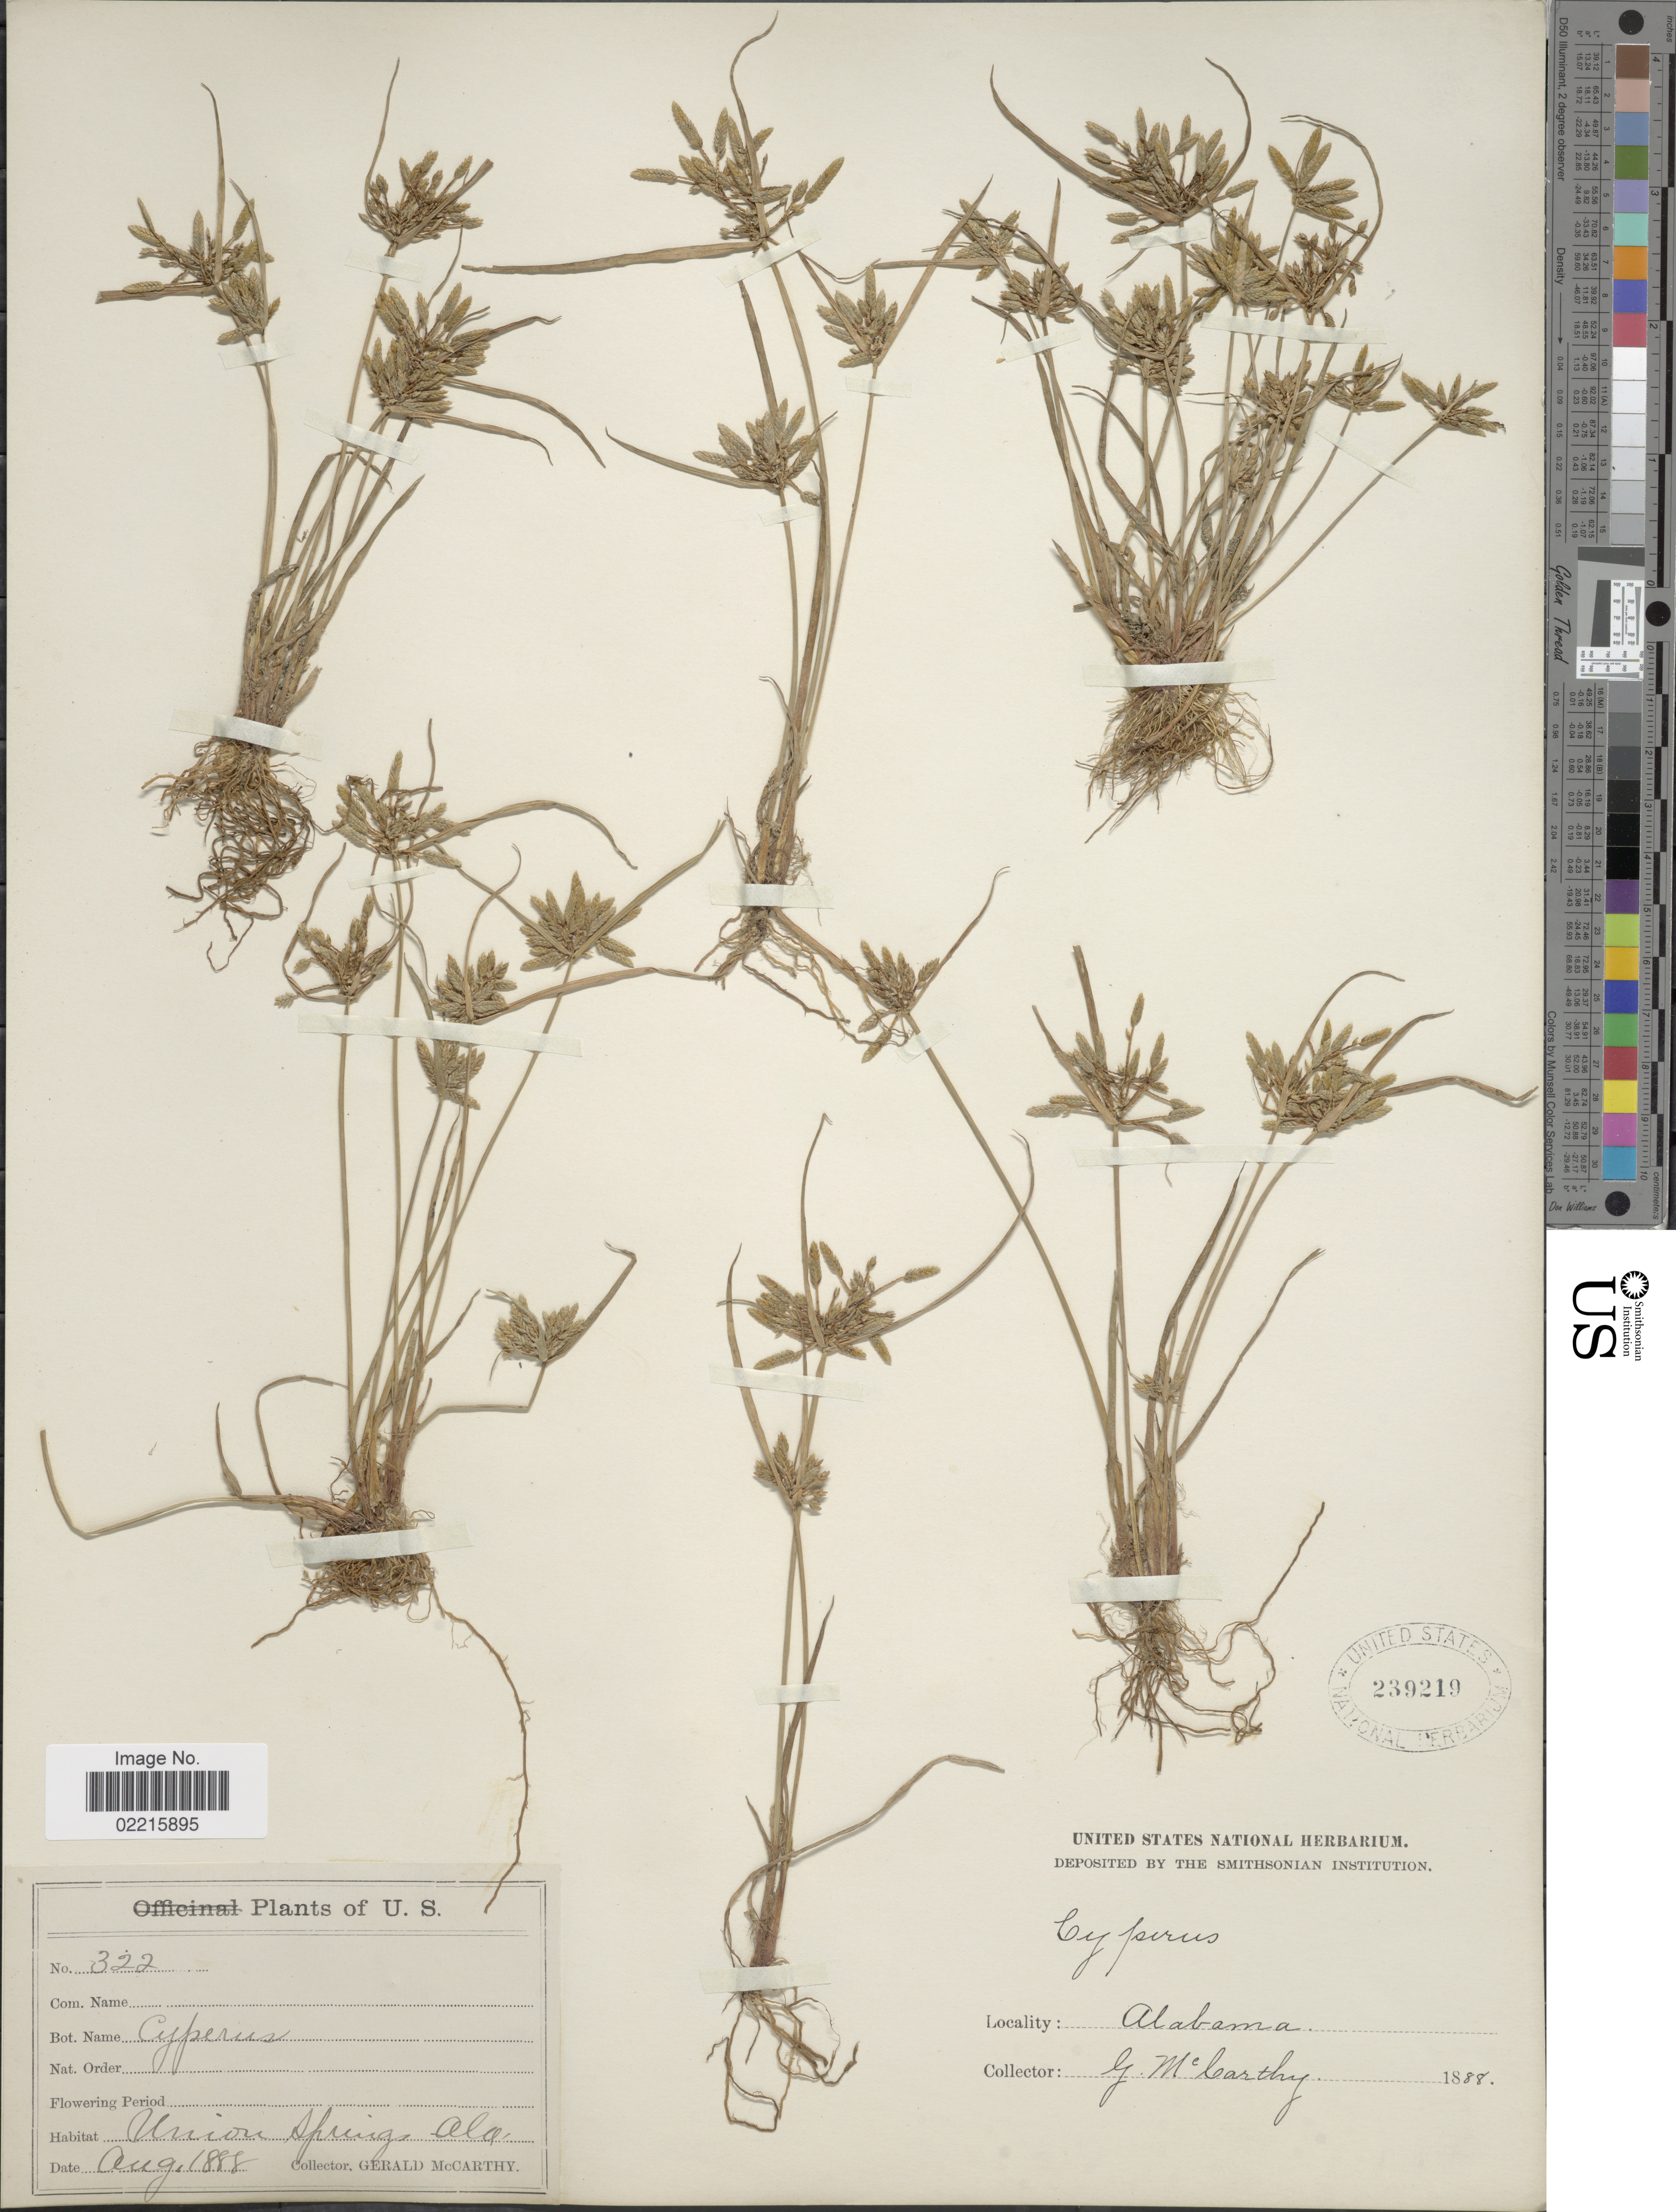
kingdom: Plantae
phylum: Tracheophyta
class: Liliopsida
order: Poales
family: Cyperaceae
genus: Cyperus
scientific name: Cyperus flavescens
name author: L.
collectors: G. McCarthy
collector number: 322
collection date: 1888-08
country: United States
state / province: Alabama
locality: Union Spring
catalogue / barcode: US 239219